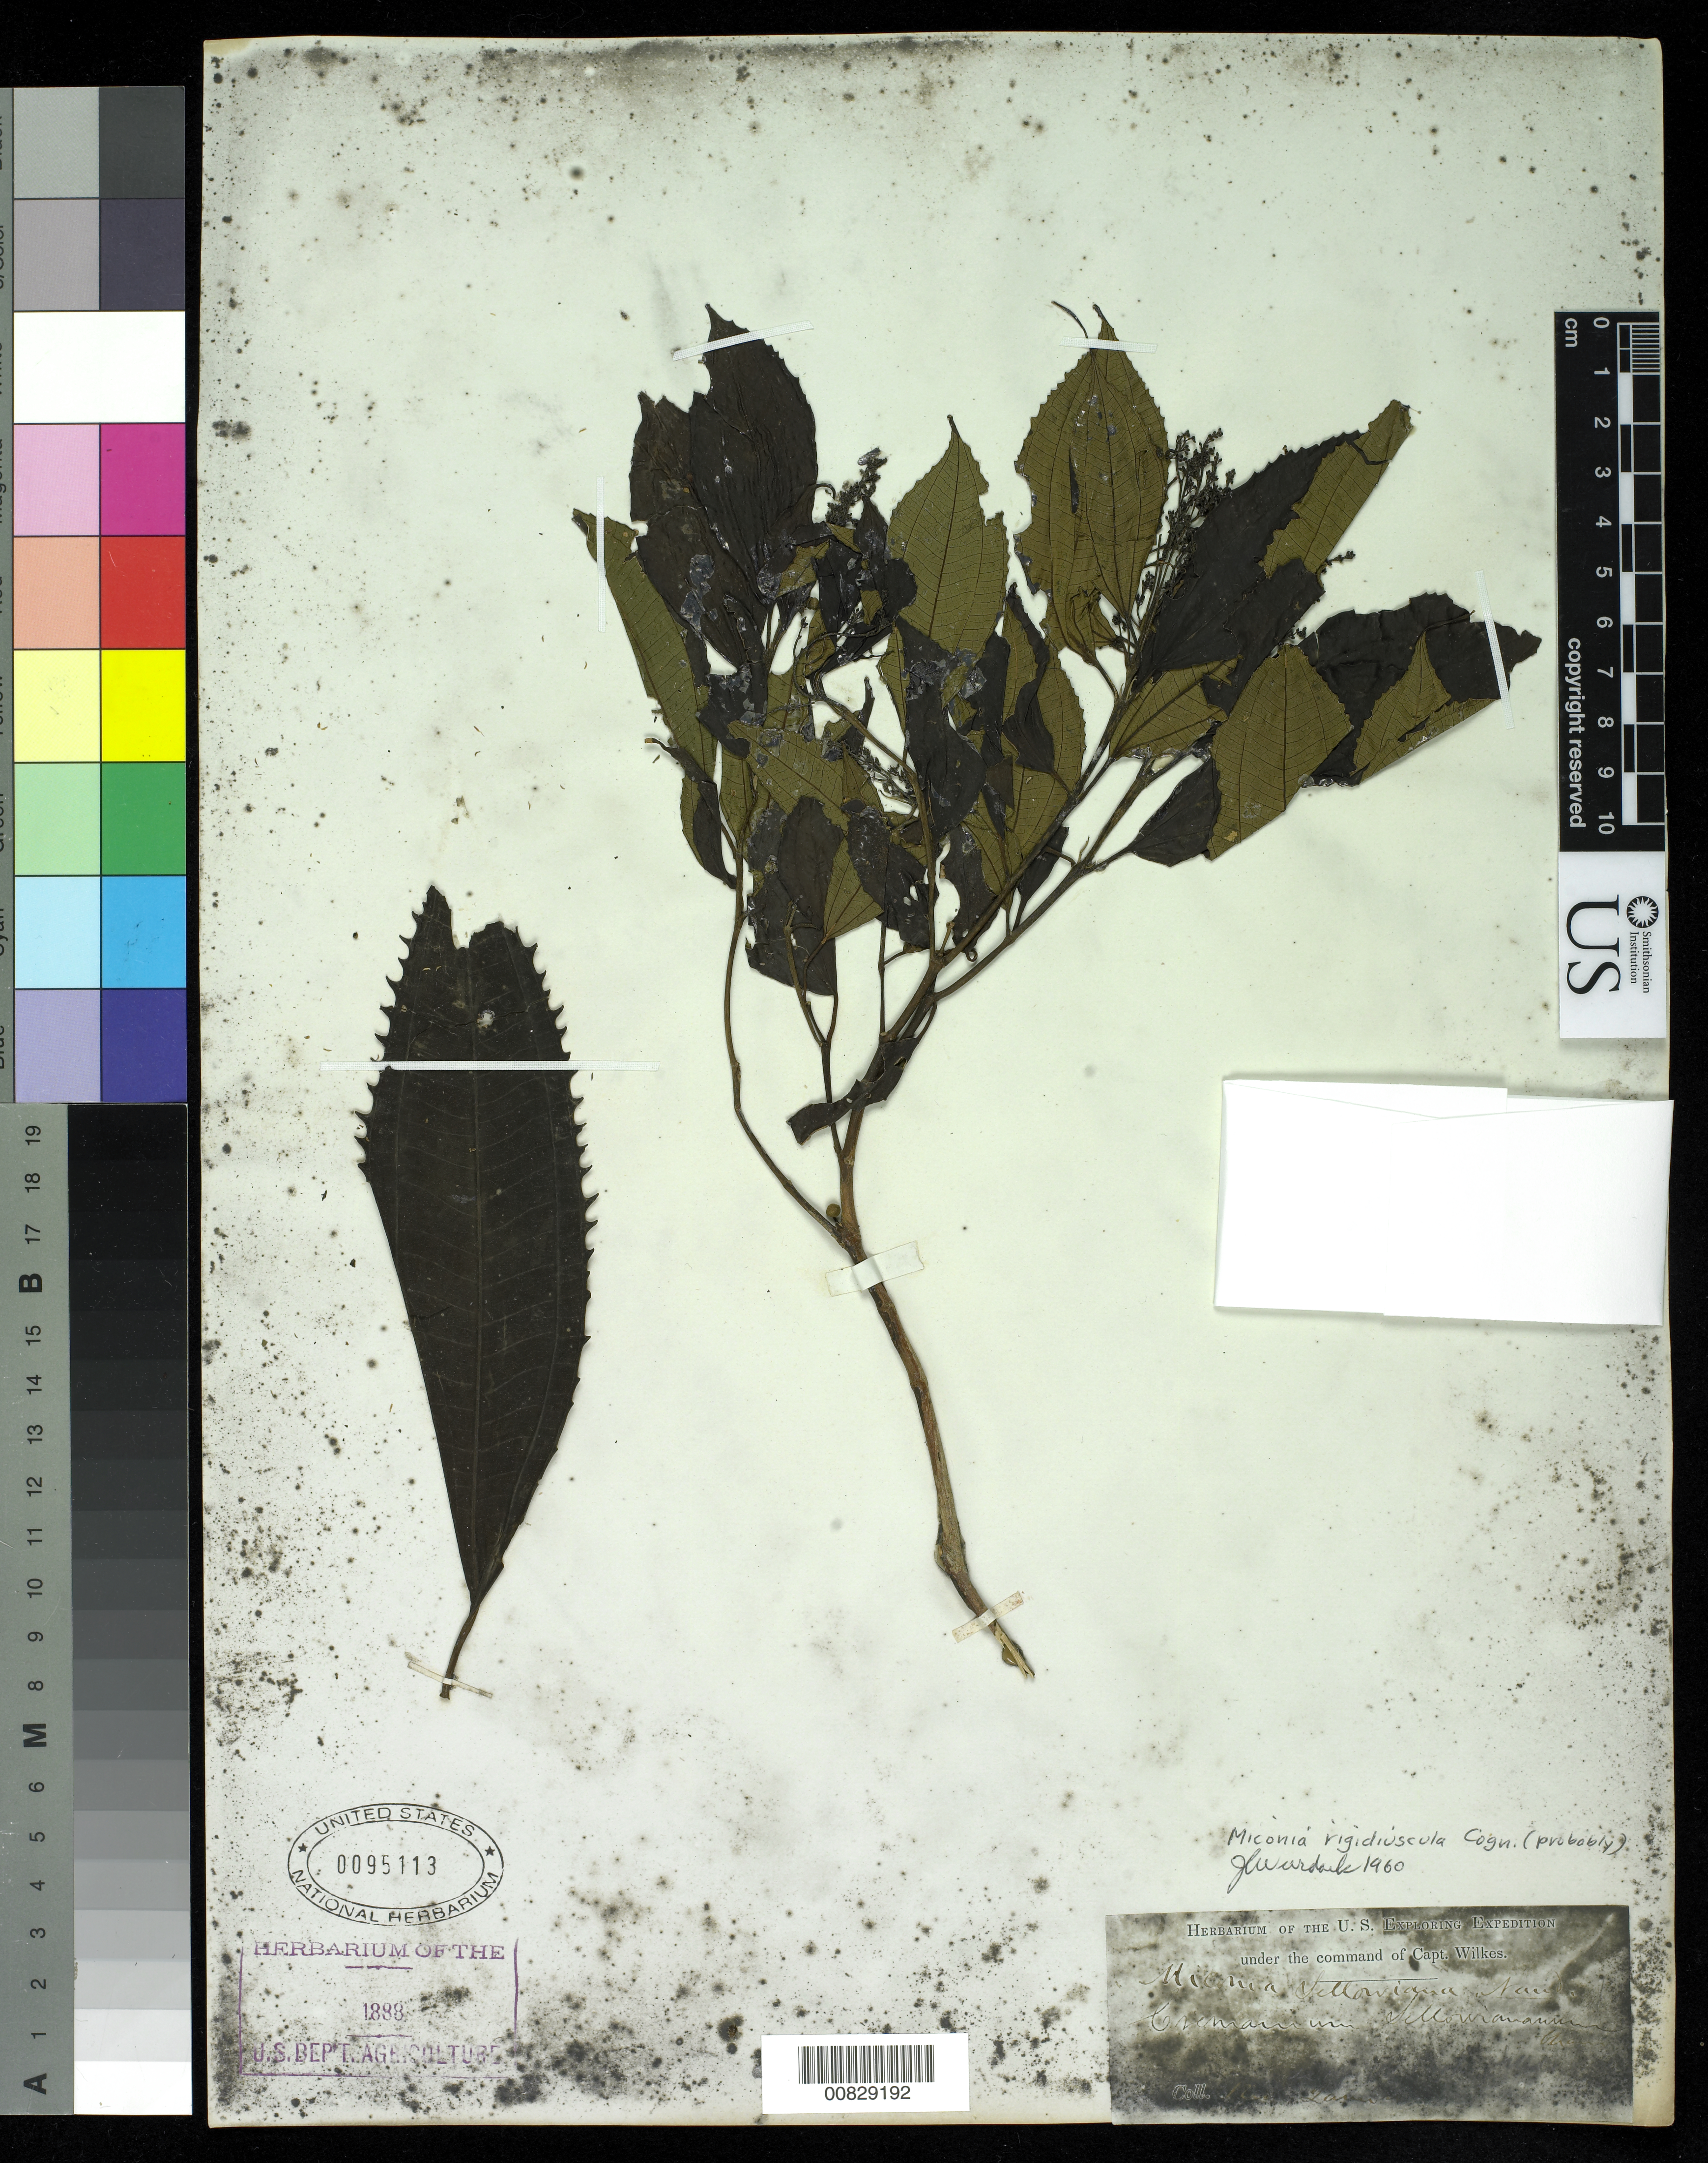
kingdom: Plantae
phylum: Tracheophyta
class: Magnoliopsida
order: Myrtales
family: Melastomataceae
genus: Miconia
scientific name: Miconia rigidiuscula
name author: Cogn.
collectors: Wilkes Explor. Exped.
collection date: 1838/1842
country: Brazil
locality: Rio de Janeiro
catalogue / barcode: US 95113